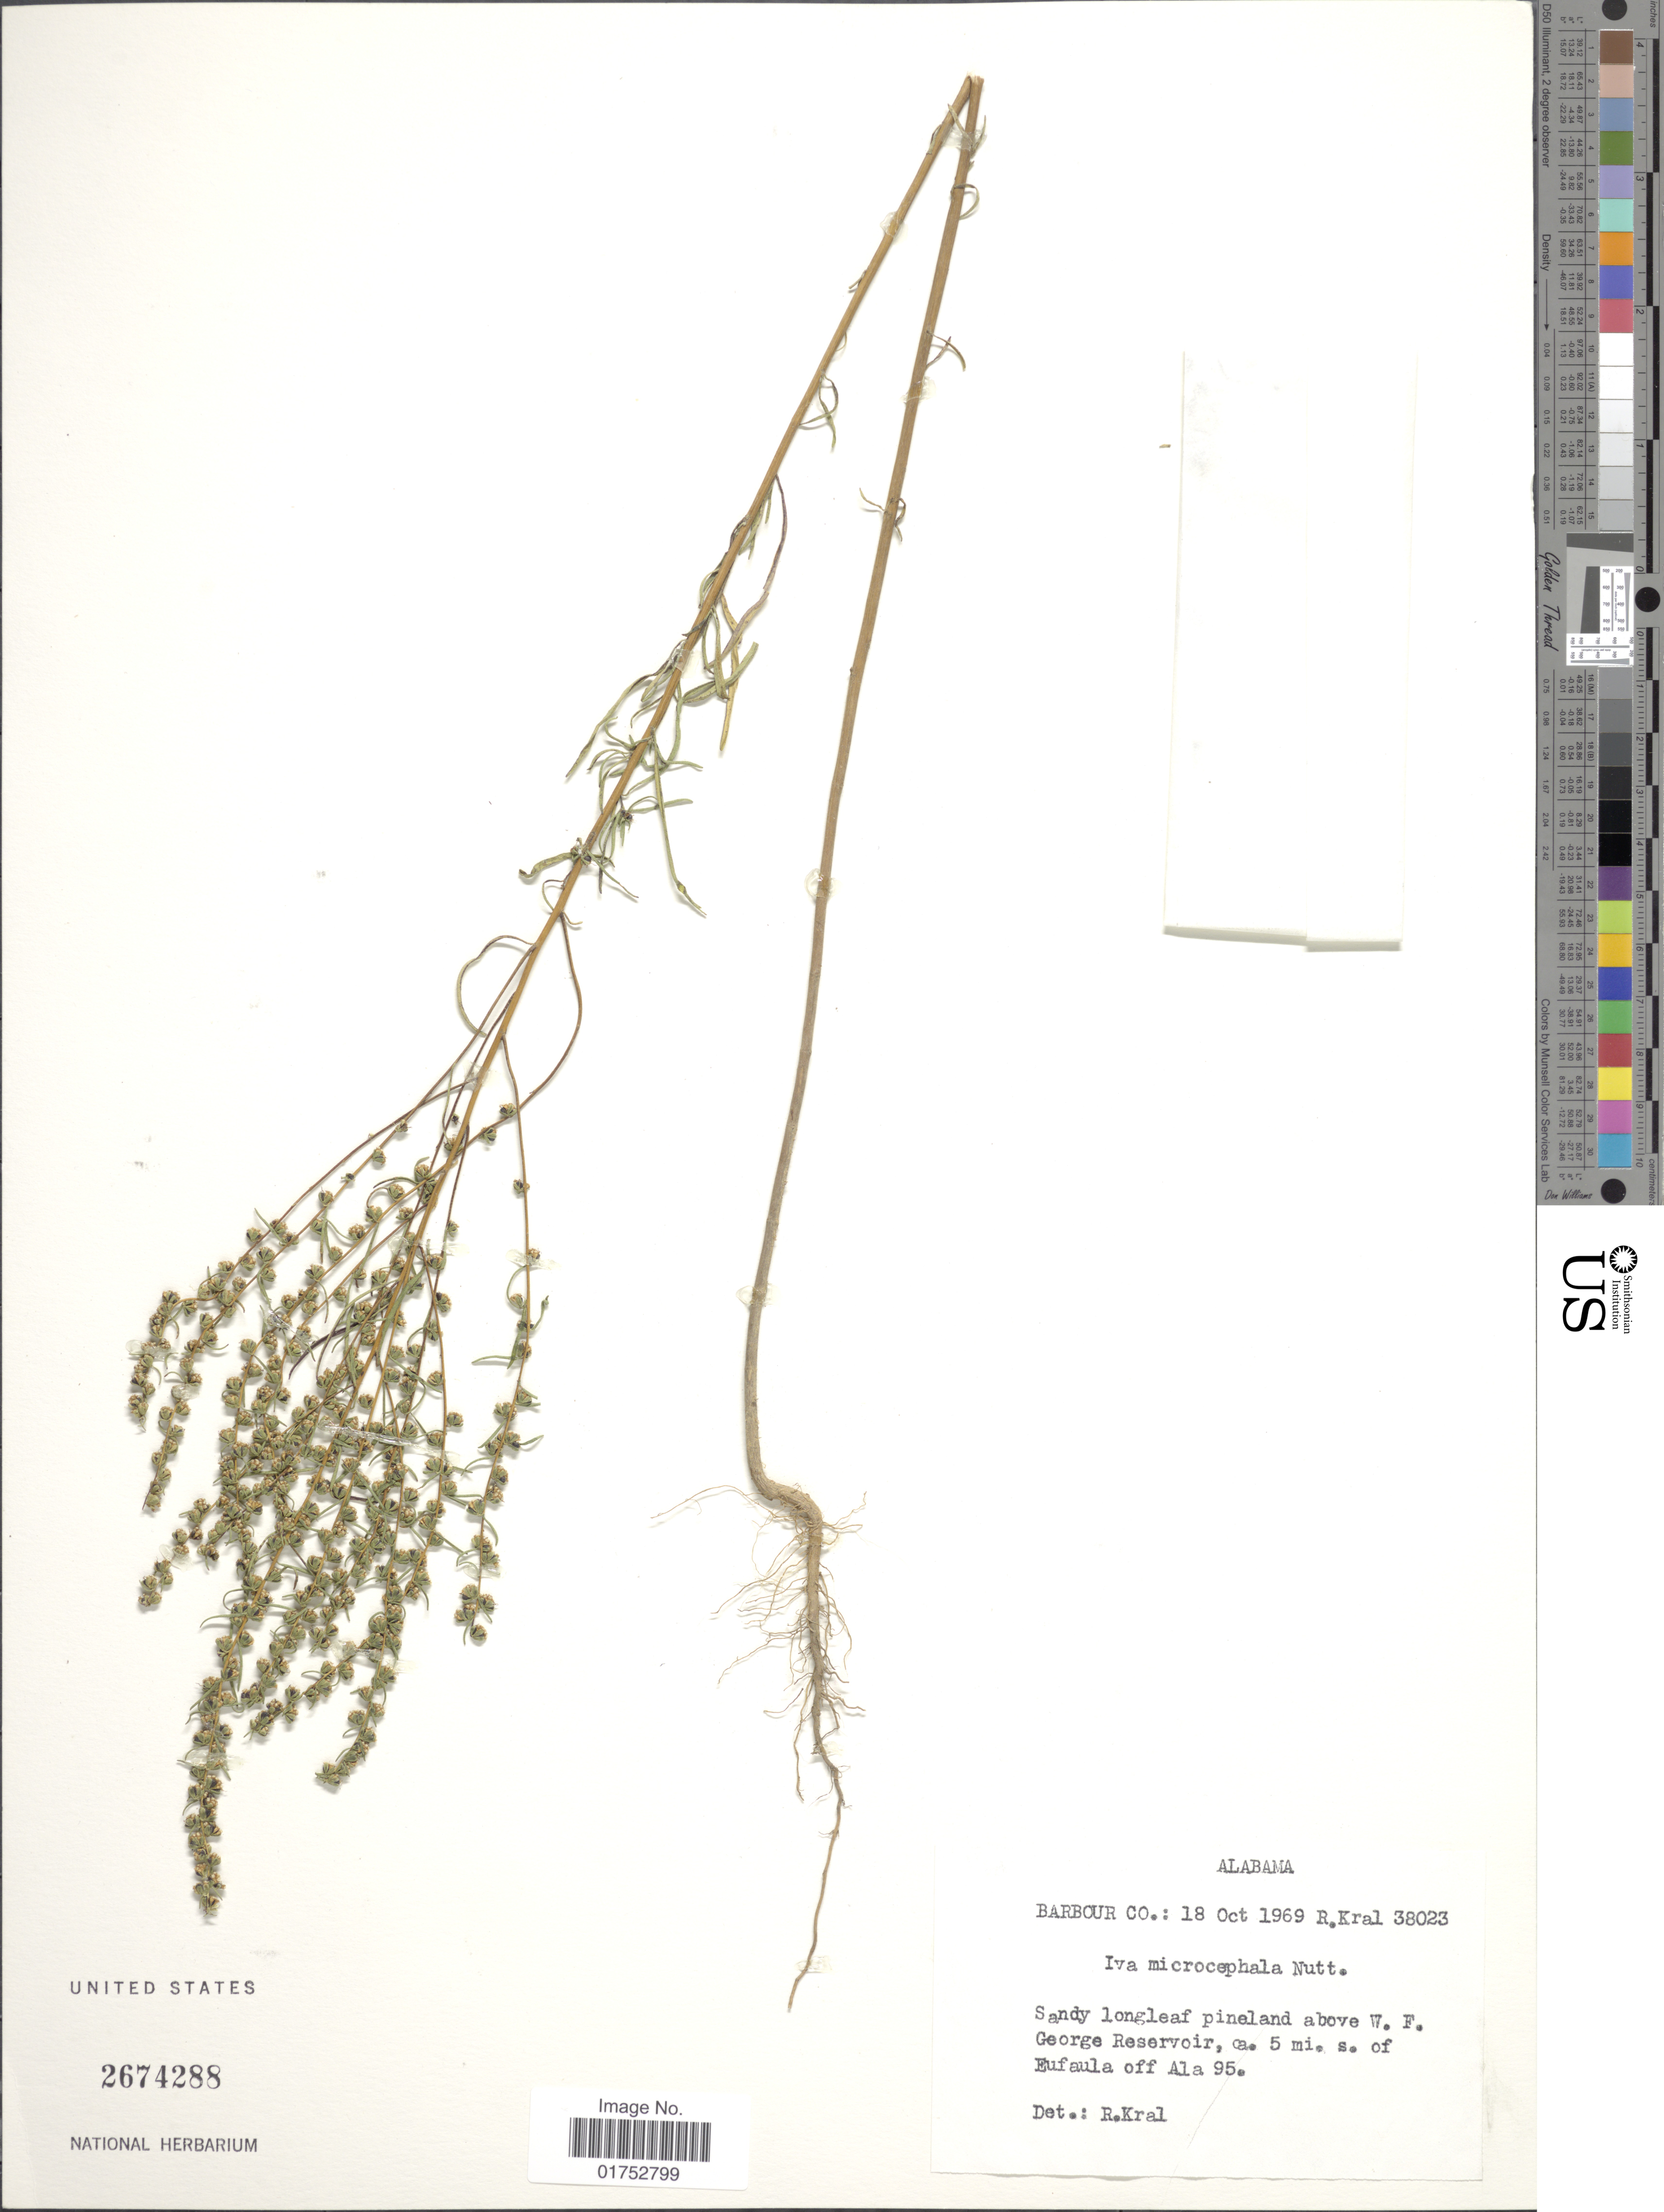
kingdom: Plantae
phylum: Tracheophyta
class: Magnoliopsida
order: Asterales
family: Asteraceae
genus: Iva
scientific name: Iva microcephala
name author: Nutt.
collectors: R. Kral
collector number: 38023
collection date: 1969-10-18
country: United States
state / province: Alabama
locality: Barbour Co., above W. F. George Reservoir, ca 5 mi s. of Eufaula off Ala 95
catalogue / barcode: US 2674288